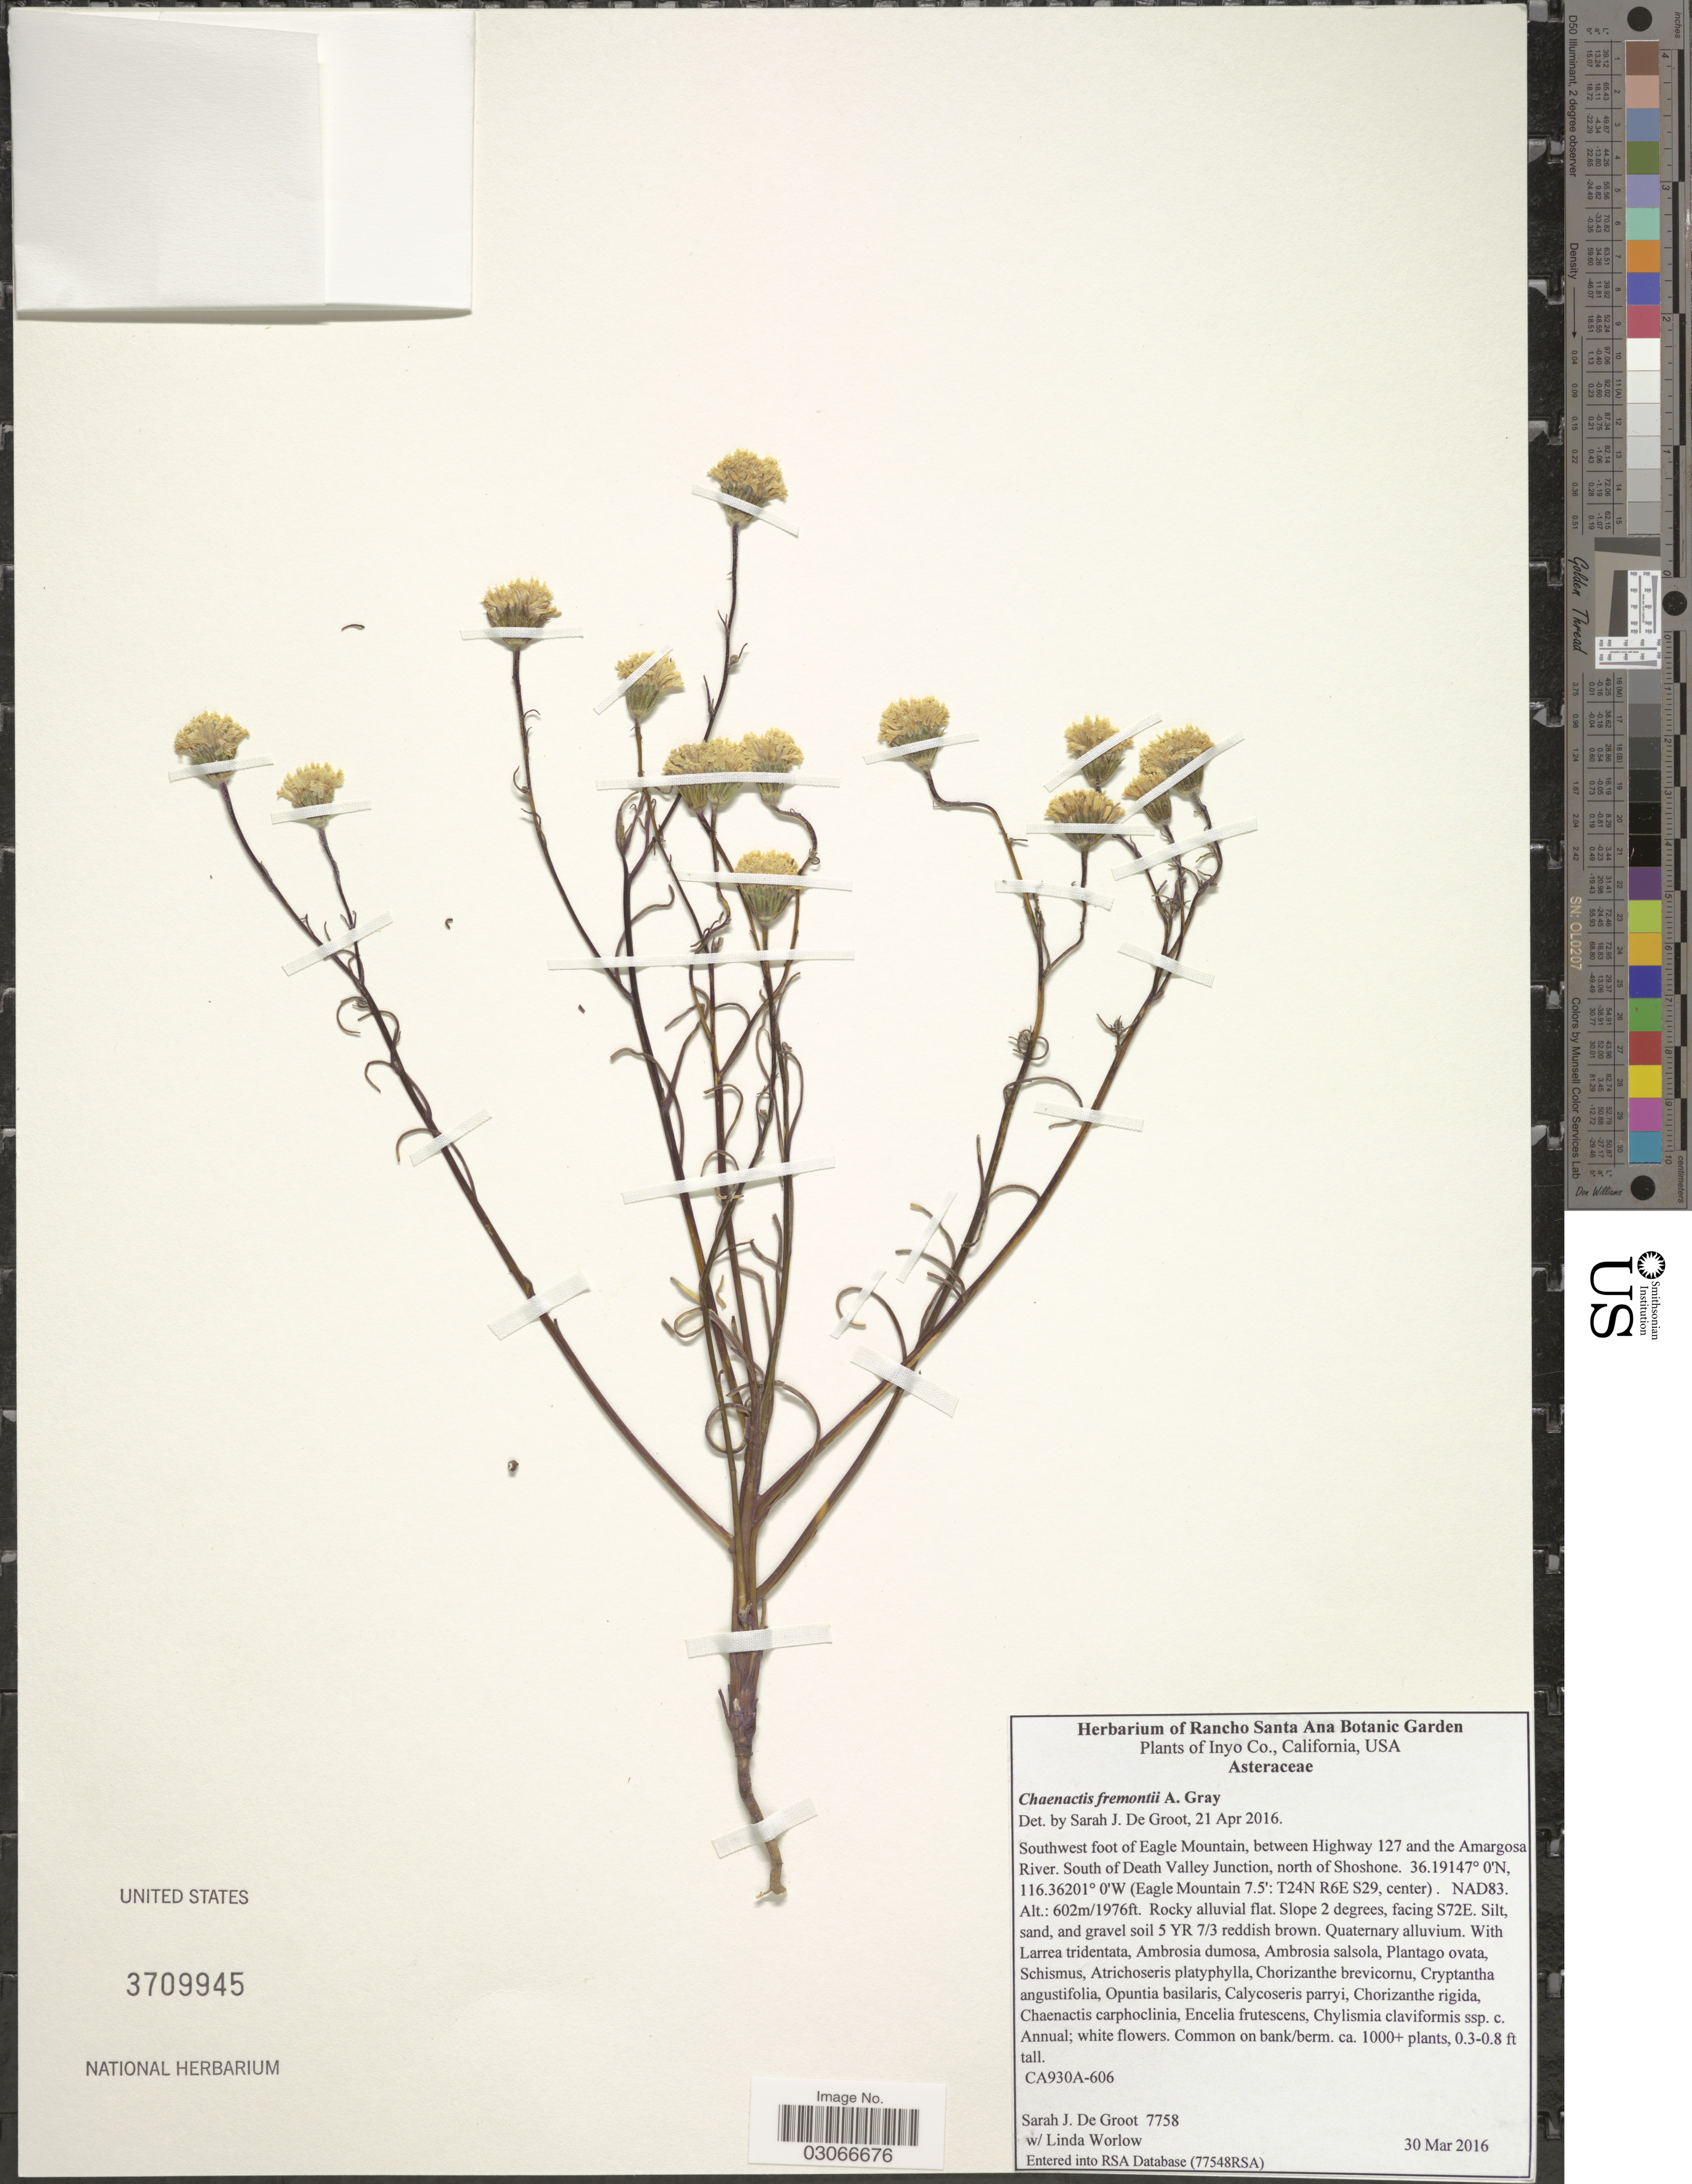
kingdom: Plantae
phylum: Tracheophyta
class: Magnoliopsida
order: Asterales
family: Asteraceae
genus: Chaenactis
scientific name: Chaenactis fremontii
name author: A. Gray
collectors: S. De Groot & L. Worlow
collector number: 7758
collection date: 2016-03-30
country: United States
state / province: California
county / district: Inyo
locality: Inyo Co. USA. Southwest foot of Eagle Mountain, between Highway 127 and the Amargosa River. South of Death Valley Junction, north of Shoshone. (Eagle Mountain 7.5': T24N R6E S29, center). NAD83.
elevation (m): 602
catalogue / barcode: US 3709945